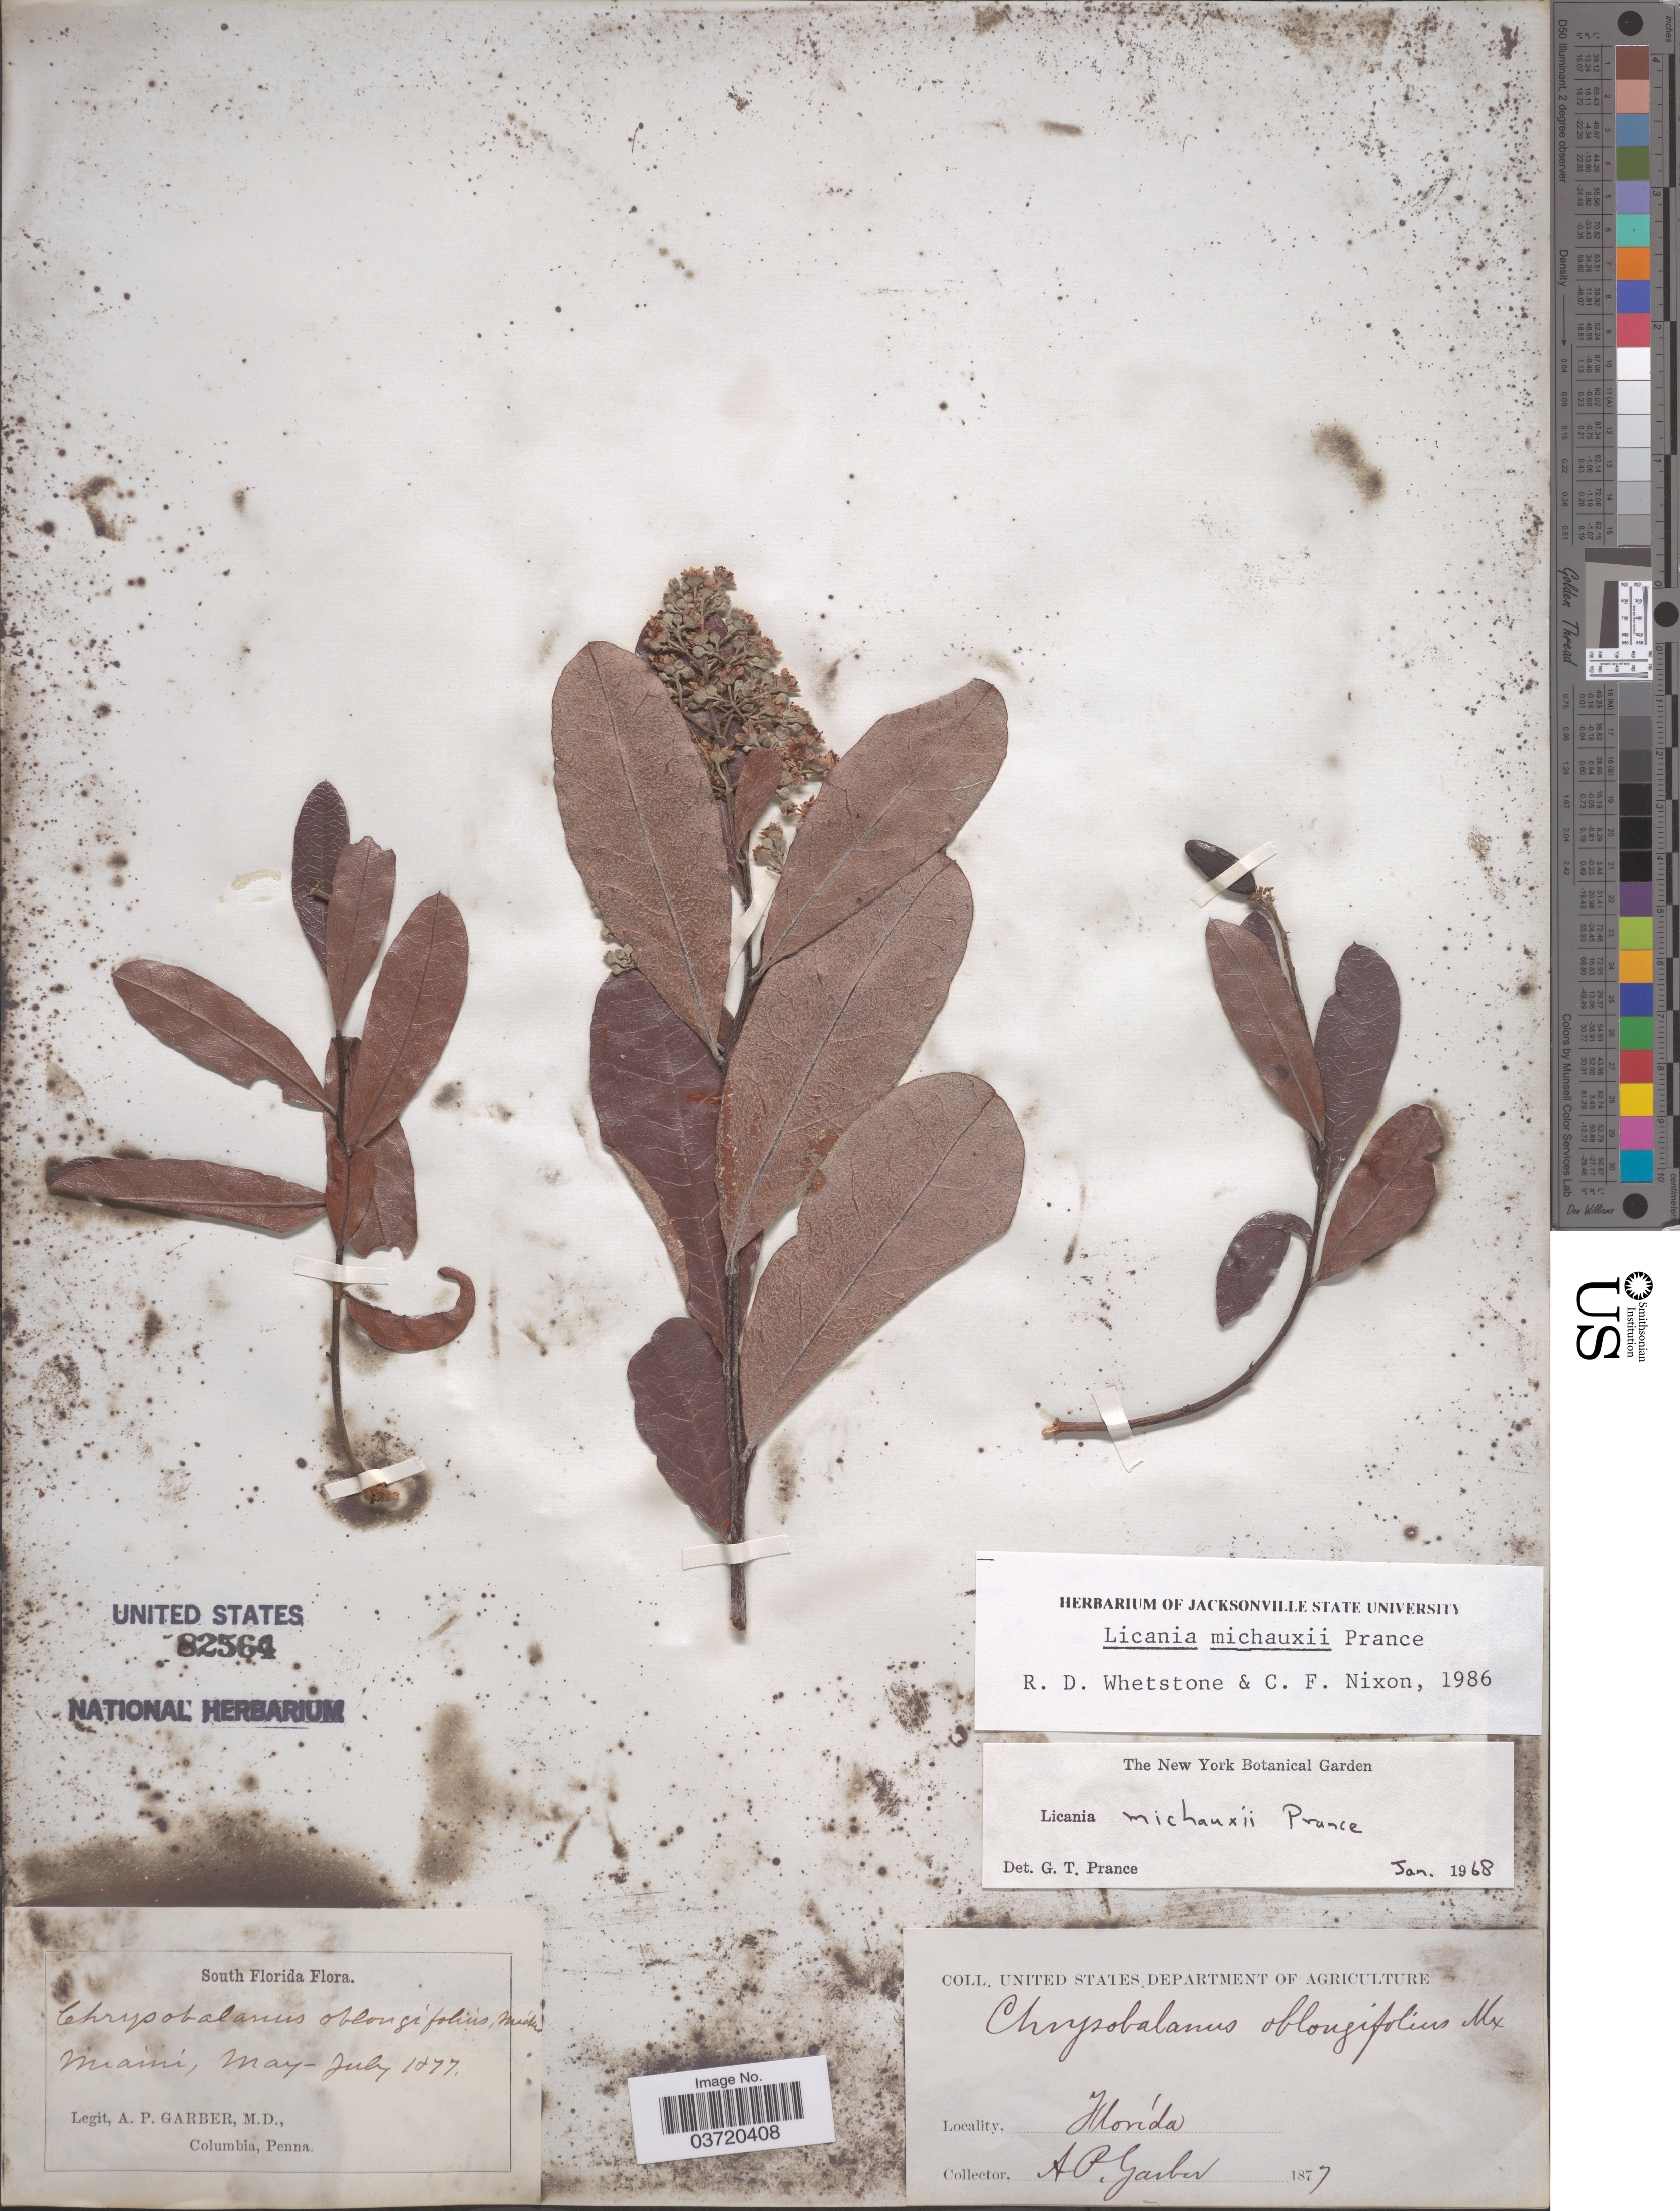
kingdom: Plantae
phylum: Tracheophyta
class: Magnoliopsida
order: Malpighiales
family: Chrysobalanaceae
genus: Geobalanus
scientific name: Geobalanus oblongifolius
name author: (Michx.) Small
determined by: Strong, M. T., (US), Smithsonian Institution - National Museum of Natural History (UNITED STATES)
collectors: A. P. Garber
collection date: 1877-05/1877-07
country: United States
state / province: Florida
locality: South Florida. Miami.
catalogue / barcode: US 82564